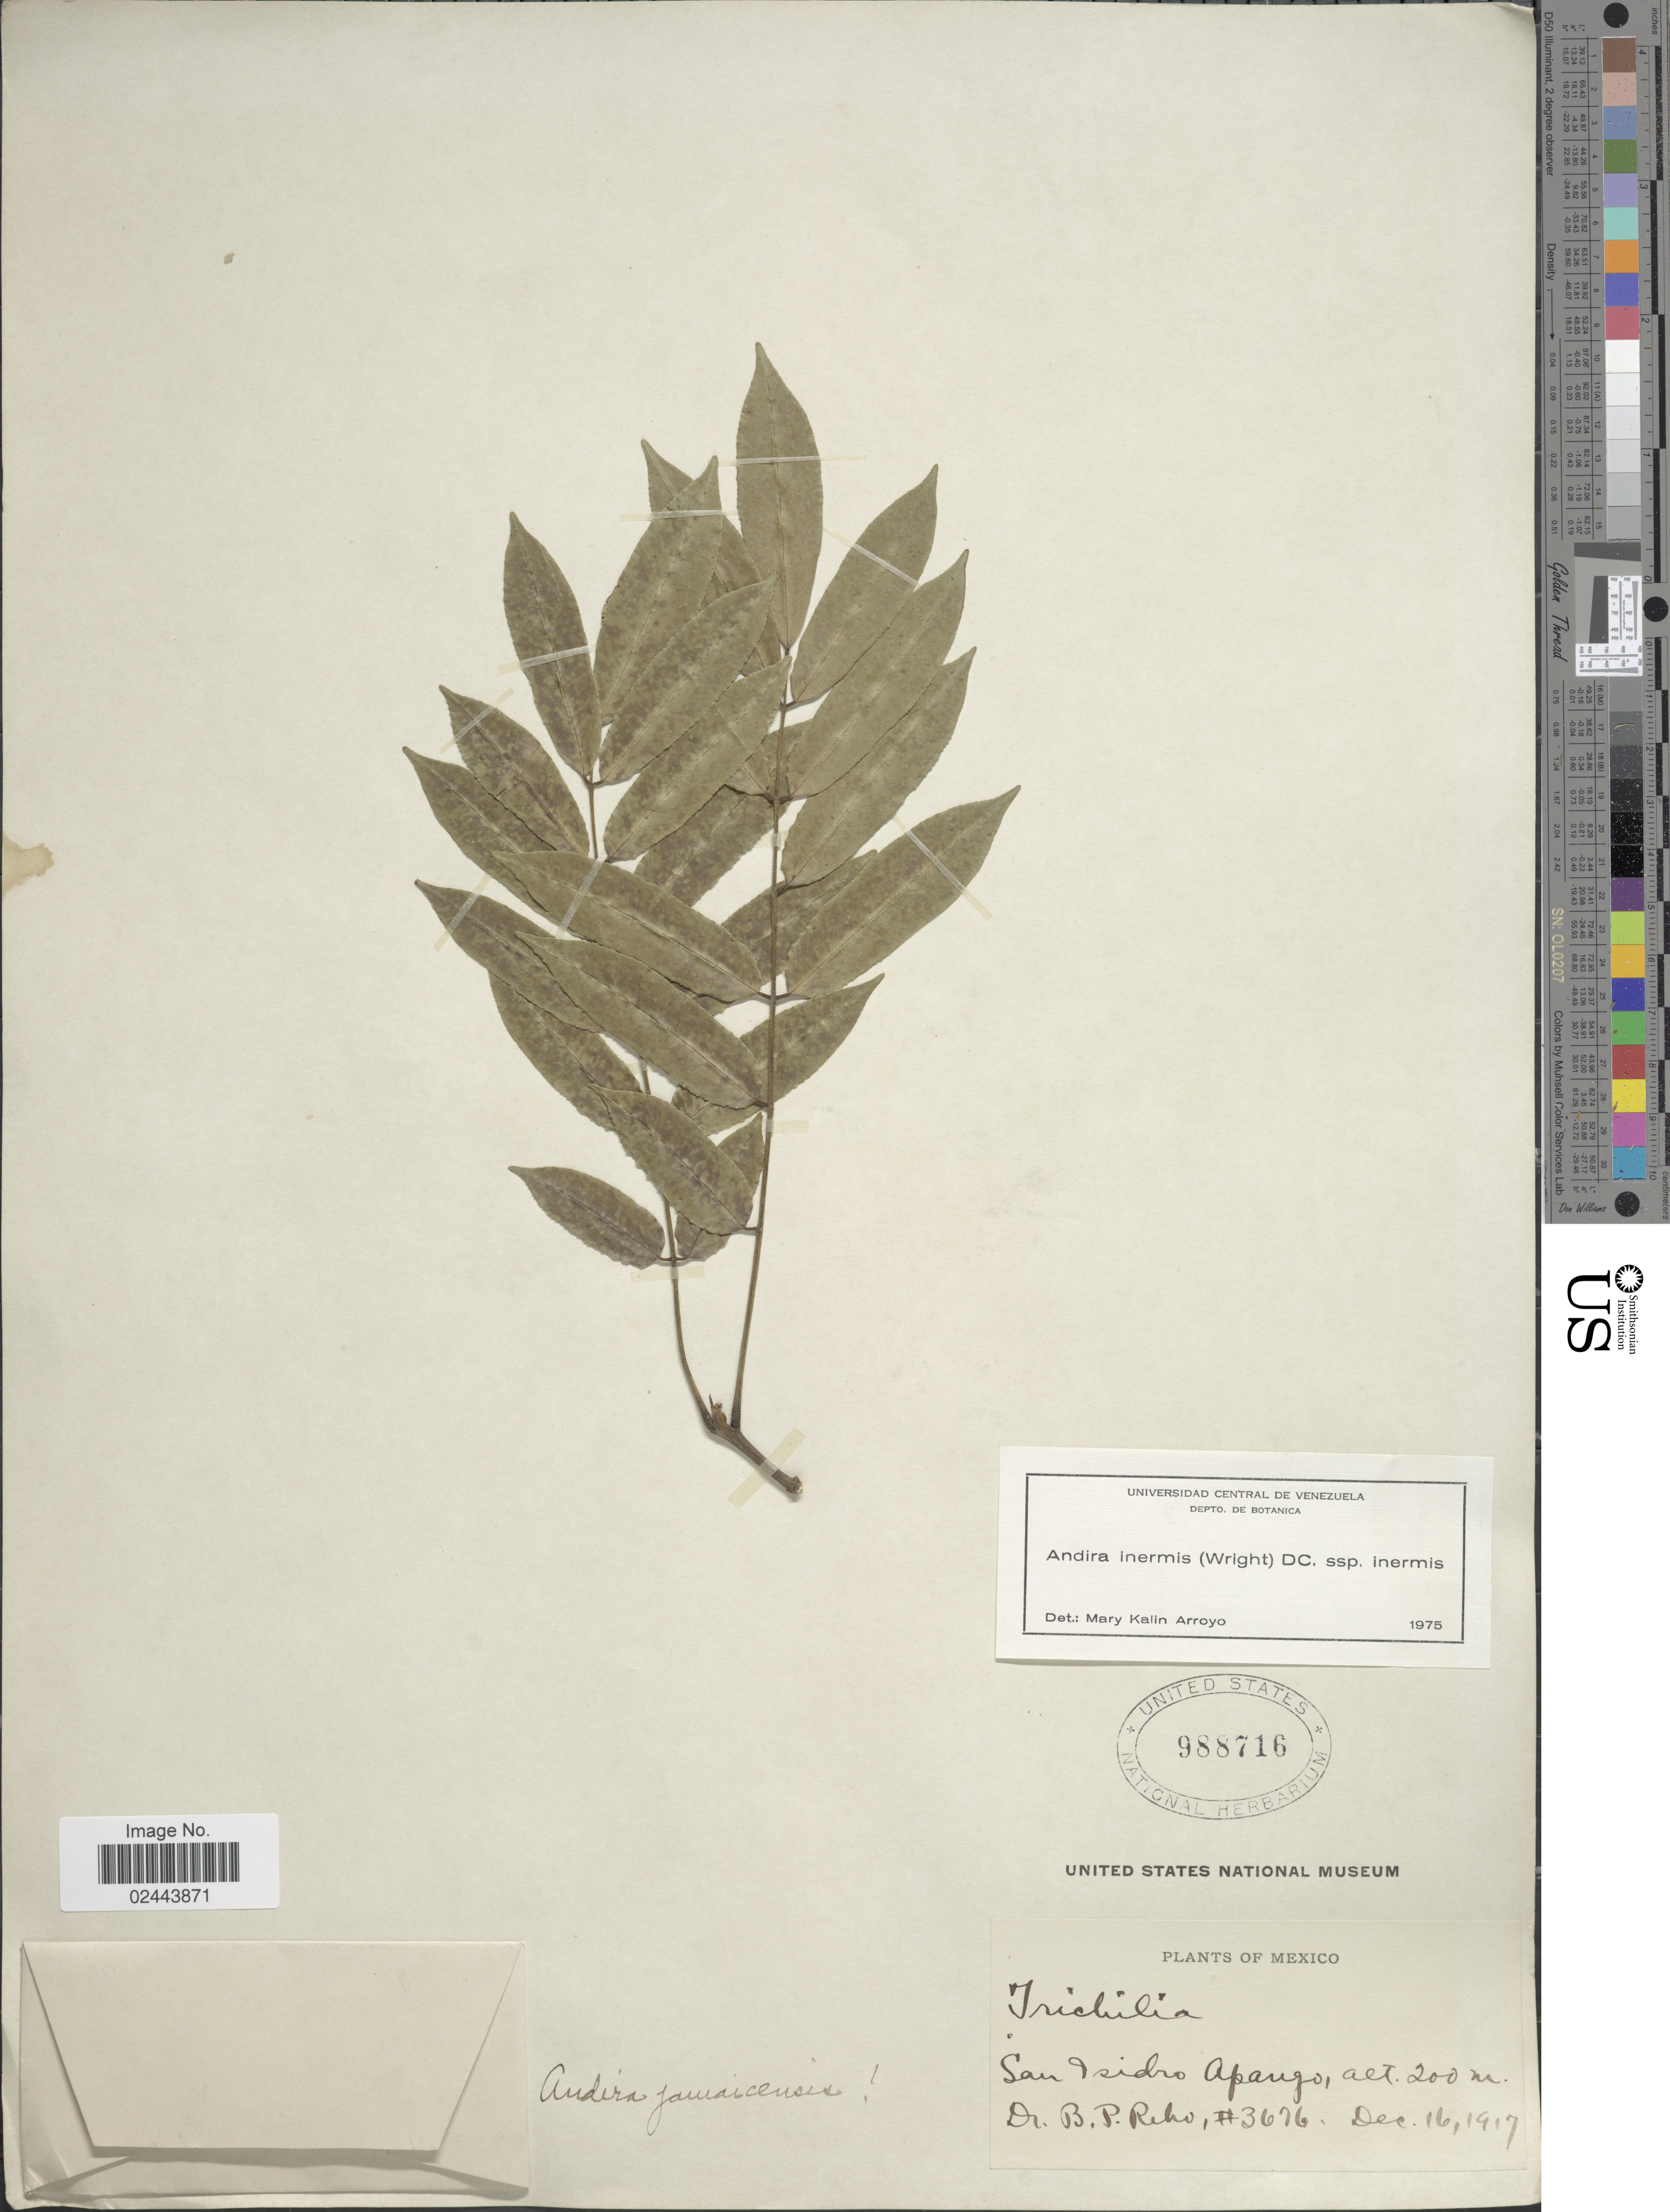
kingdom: Plantae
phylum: Tracheophyta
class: Magnoliopsida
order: Fabales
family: Fabaceae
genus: Andira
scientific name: Andira inermis subsp. inermis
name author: (W. Wright) Kunth ex DC.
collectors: B. P. Reko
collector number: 3676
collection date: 1917-12-16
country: Mexico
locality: San Isidro Apango.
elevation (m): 200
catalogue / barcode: US 988716